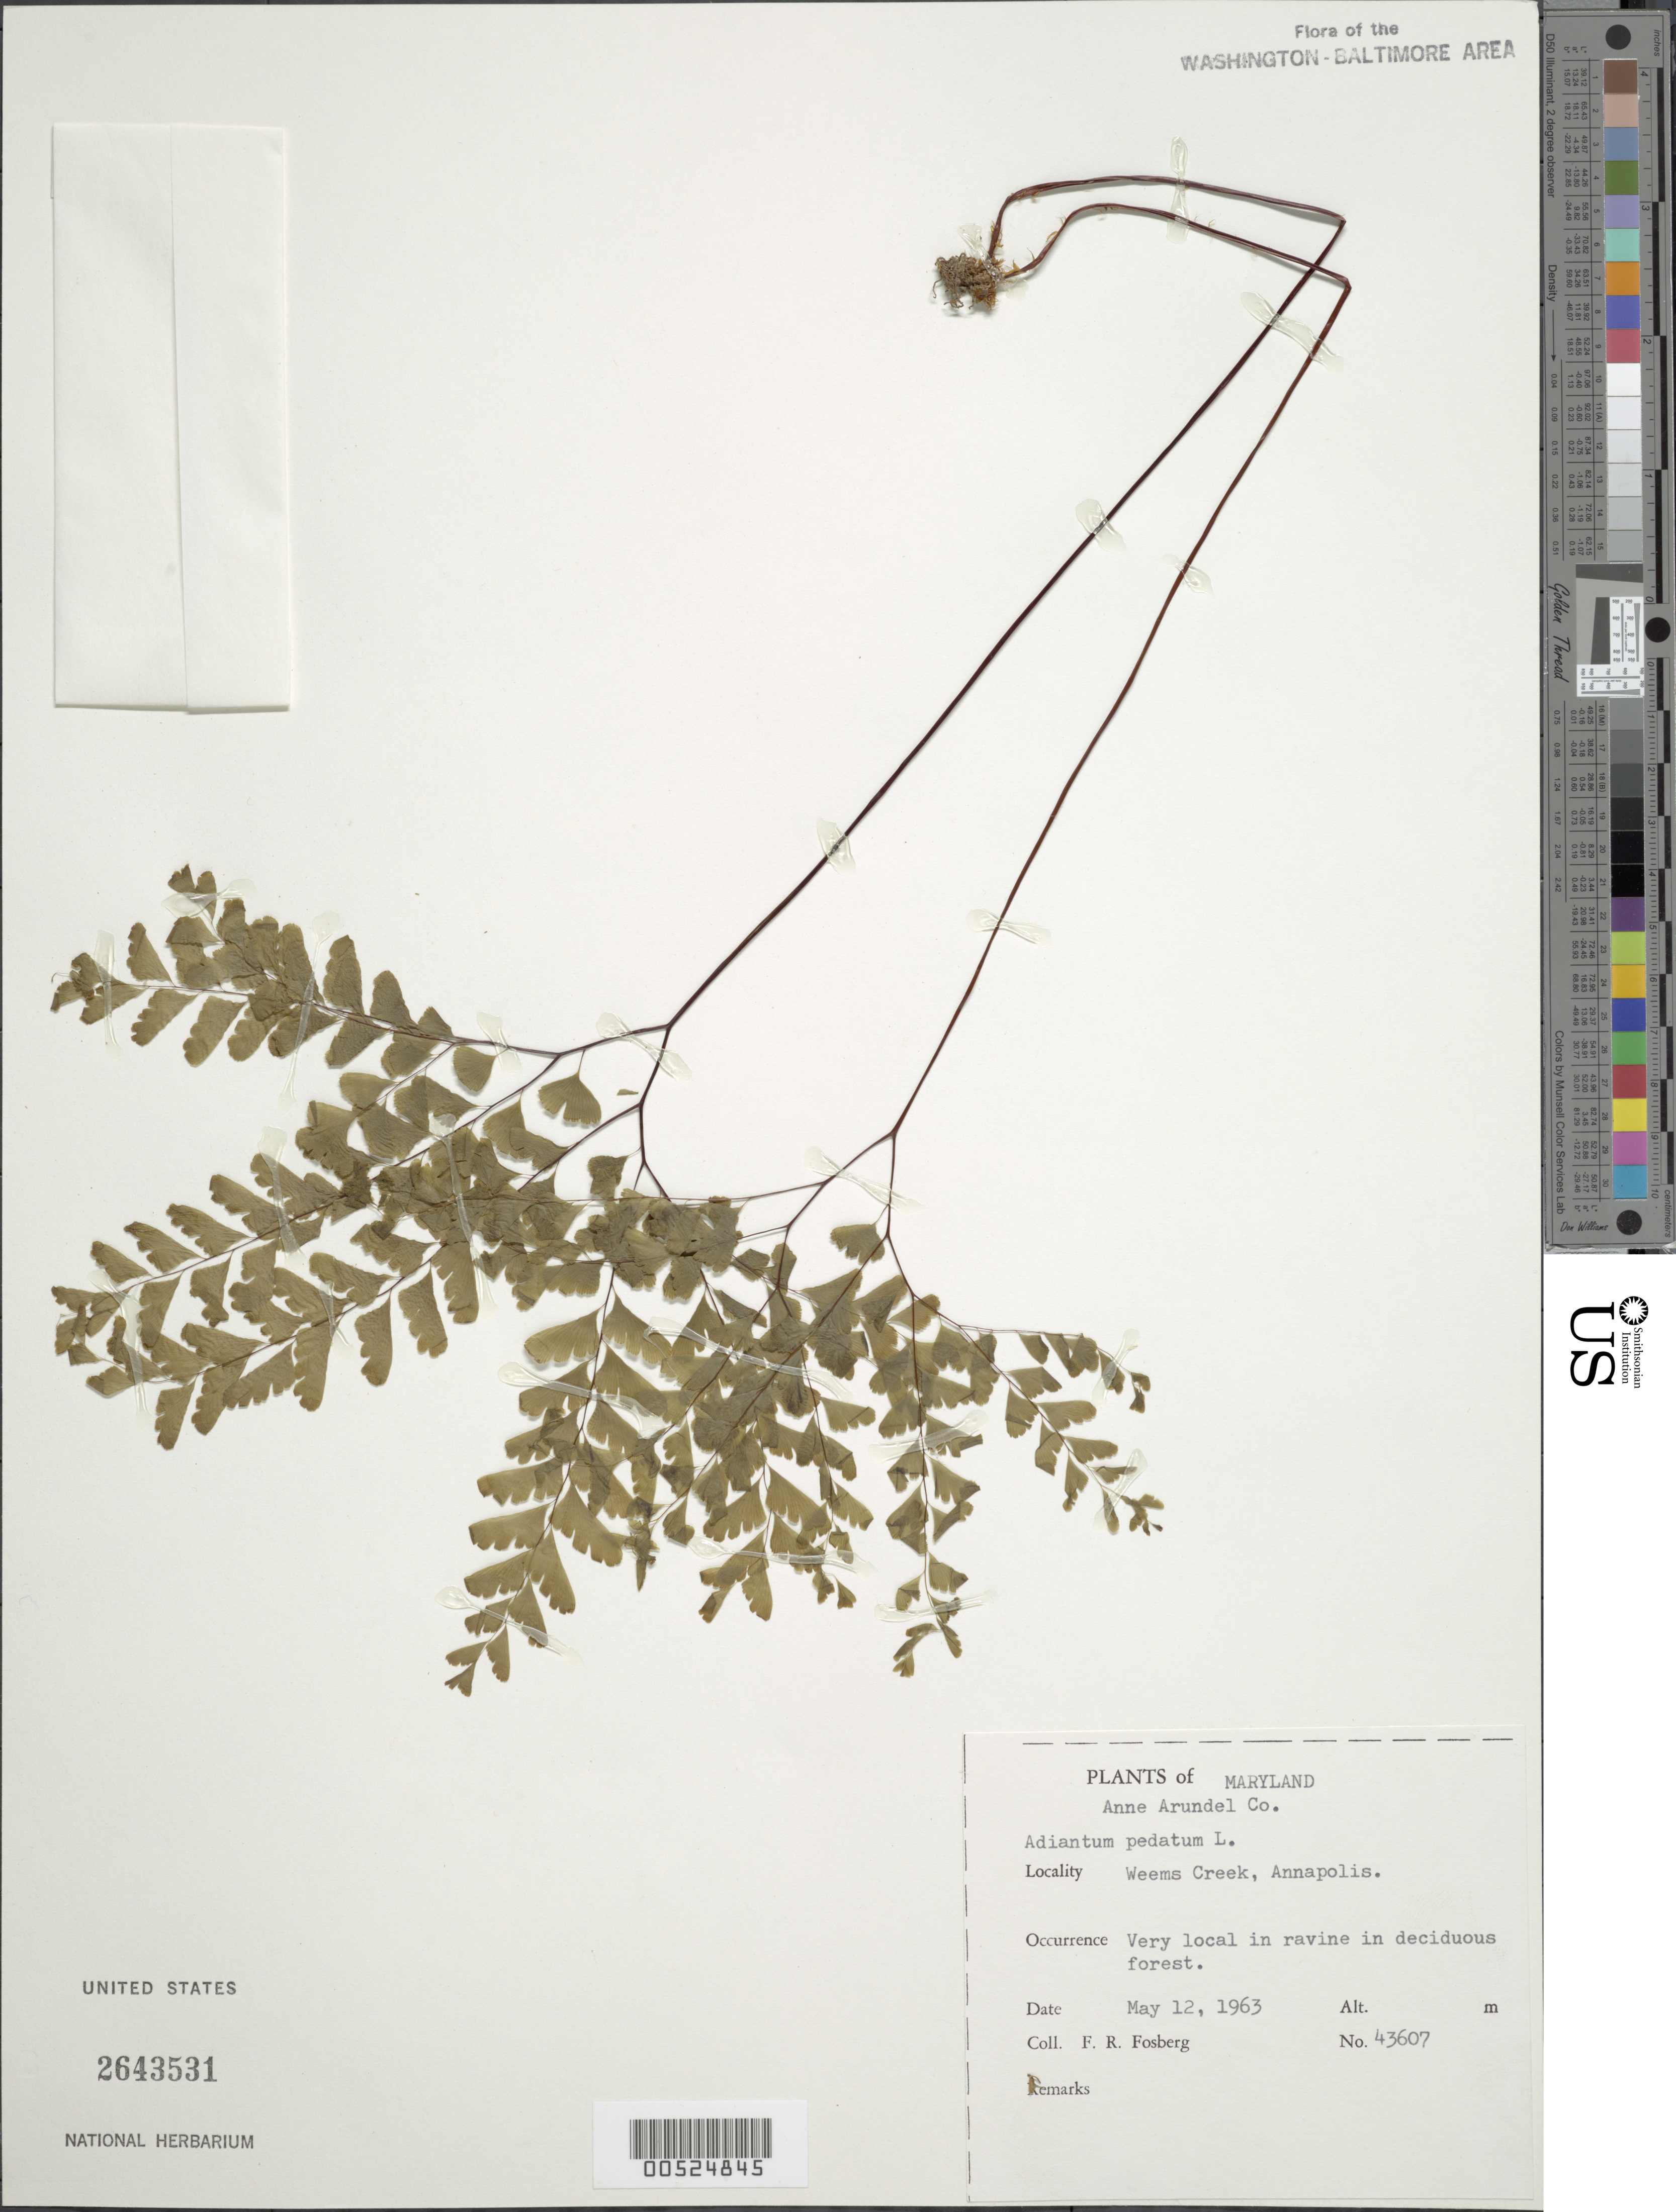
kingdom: Plantae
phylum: Tracheophyta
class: Polypodiopsida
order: Polypodiales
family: Pteridaceae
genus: Adiantum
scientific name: Adiantum pedatum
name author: L.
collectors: F. R. Fosberg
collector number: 43607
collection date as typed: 12 May 1963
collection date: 1963-05-12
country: United States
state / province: Maryland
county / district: Anne Arundel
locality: Weems Creek, Annapolis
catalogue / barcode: US 2643531